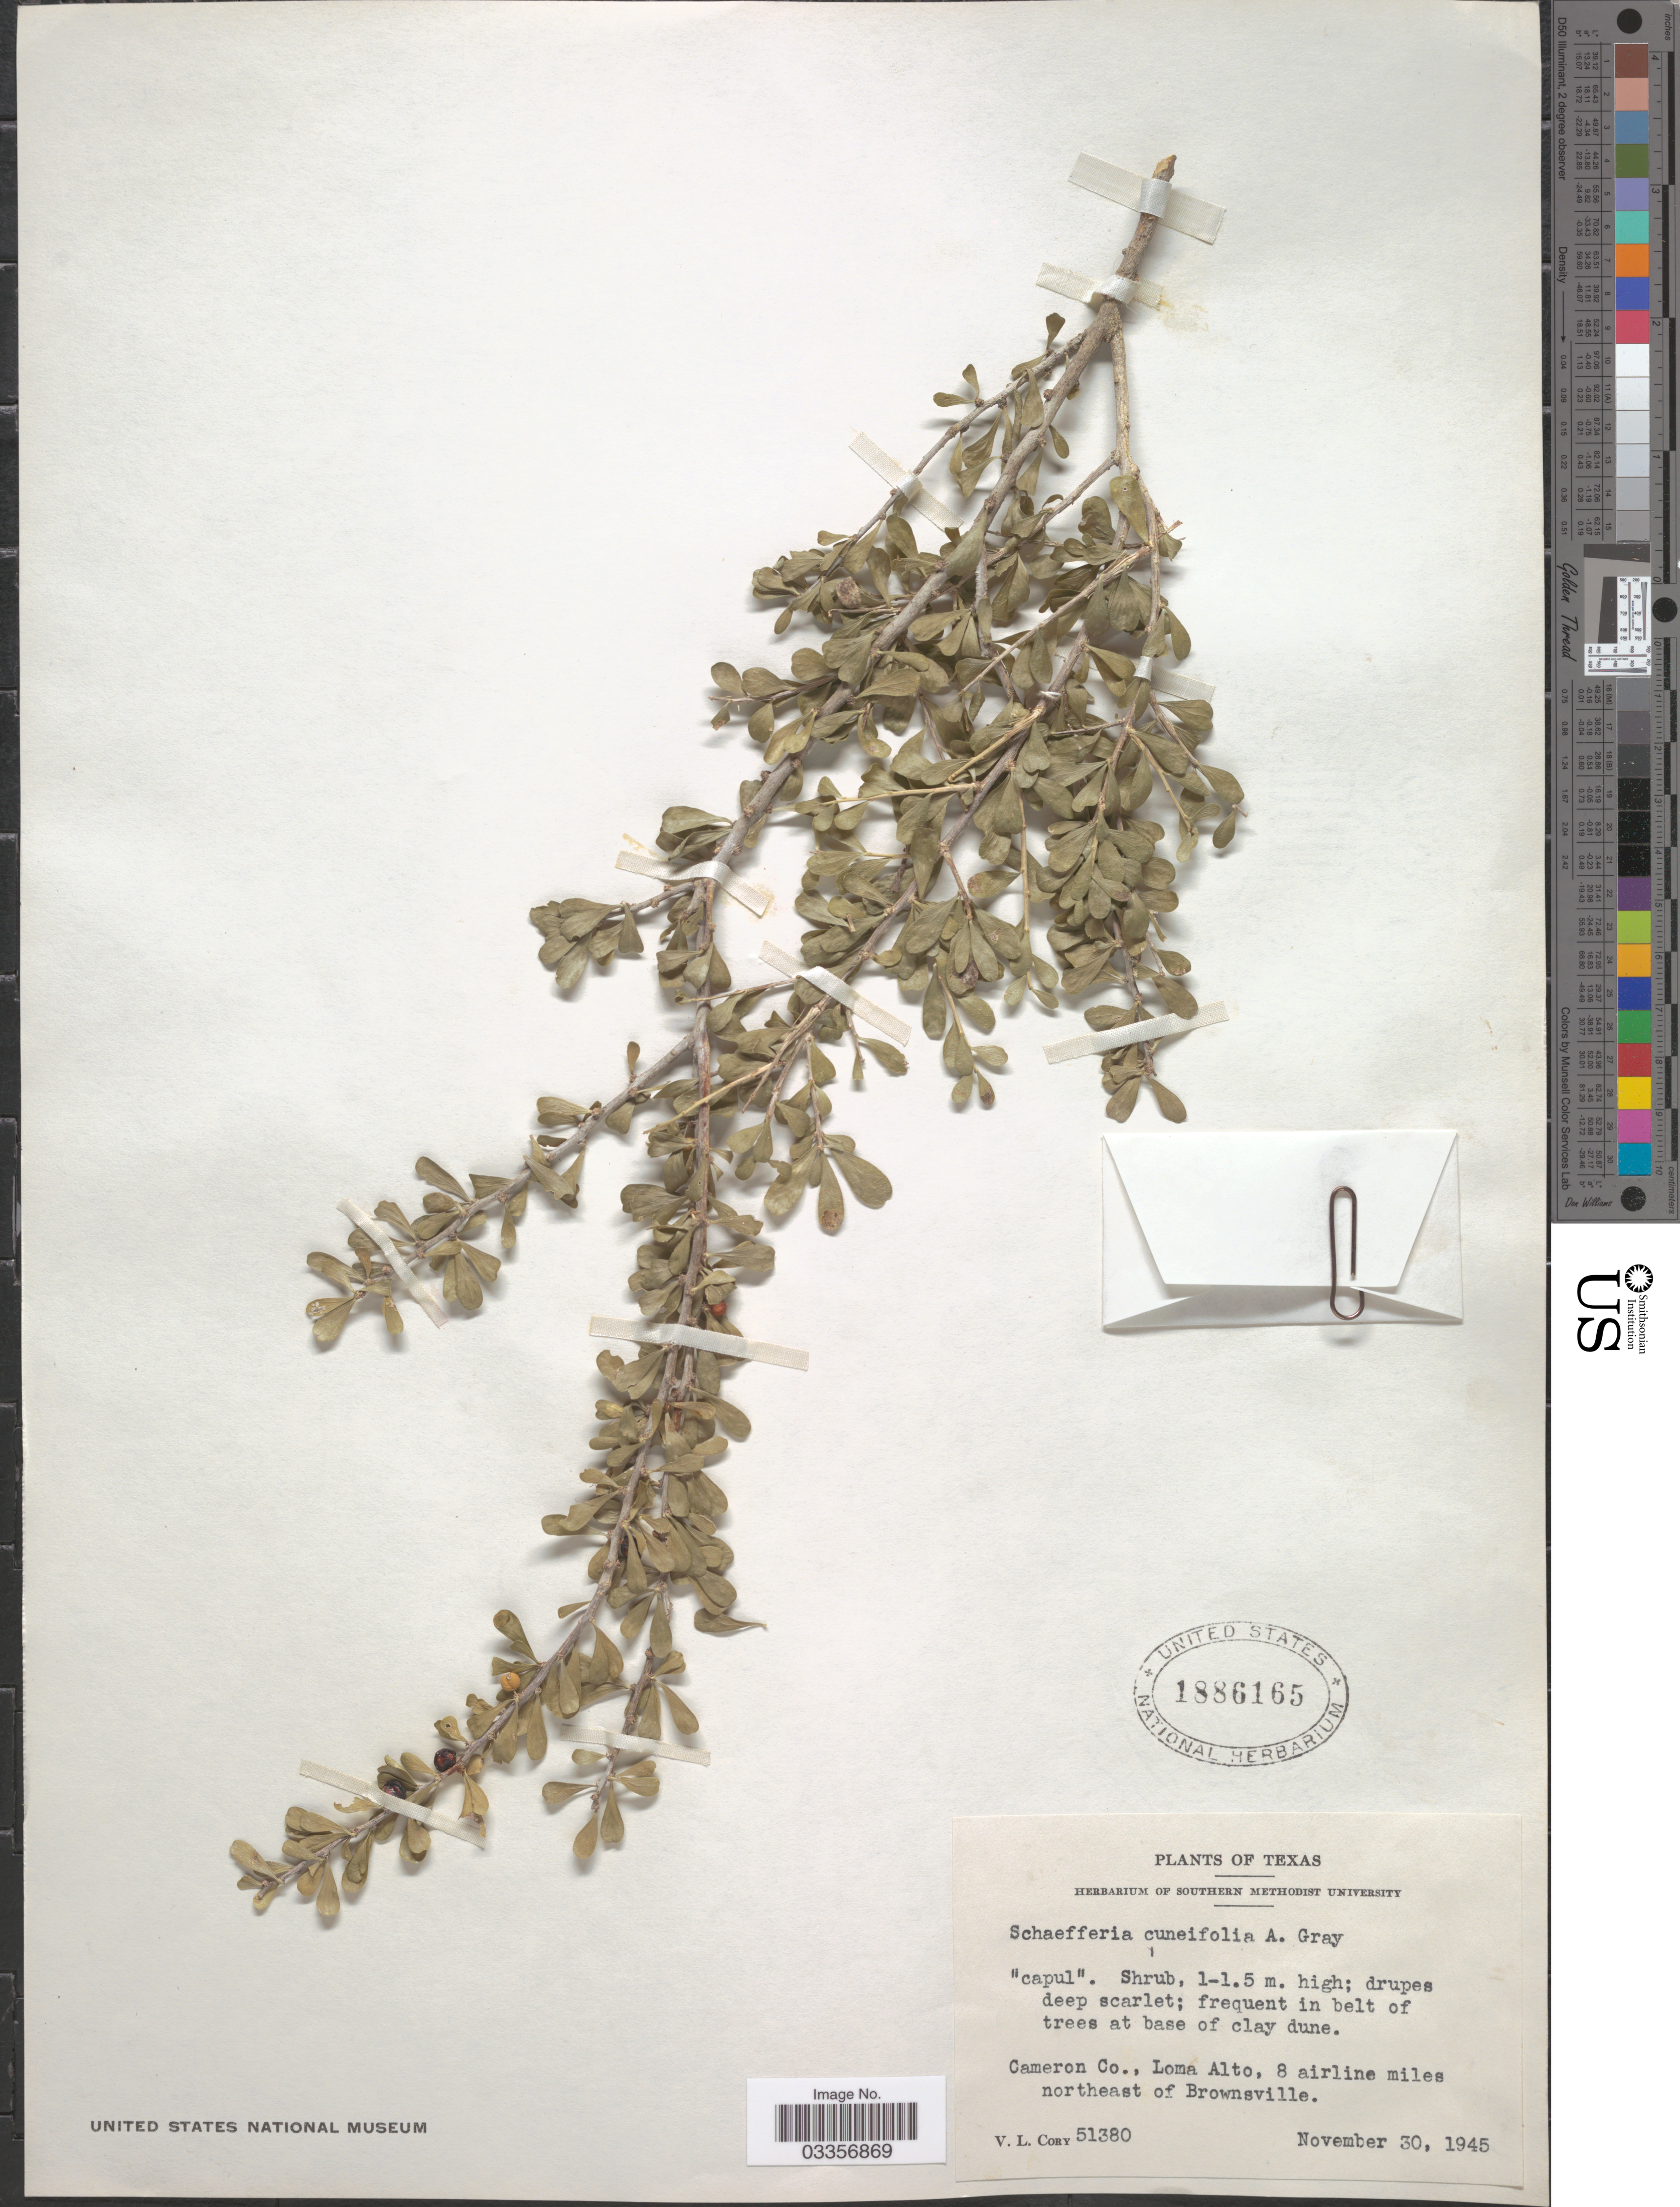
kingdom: Plantae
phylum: Tracheophyta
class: Magnoliopsida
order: Celastrales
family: Celastraceae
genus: Schaefferia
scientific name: Schaefferia cuneifolia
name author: A. Gray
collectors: V. Cory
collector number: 51380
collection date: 1945-11-30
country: United States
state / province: Texas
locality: Cameron Co., Loma Alto, 8 airline miles northeast of Brownsville.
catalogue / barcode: US 1886165